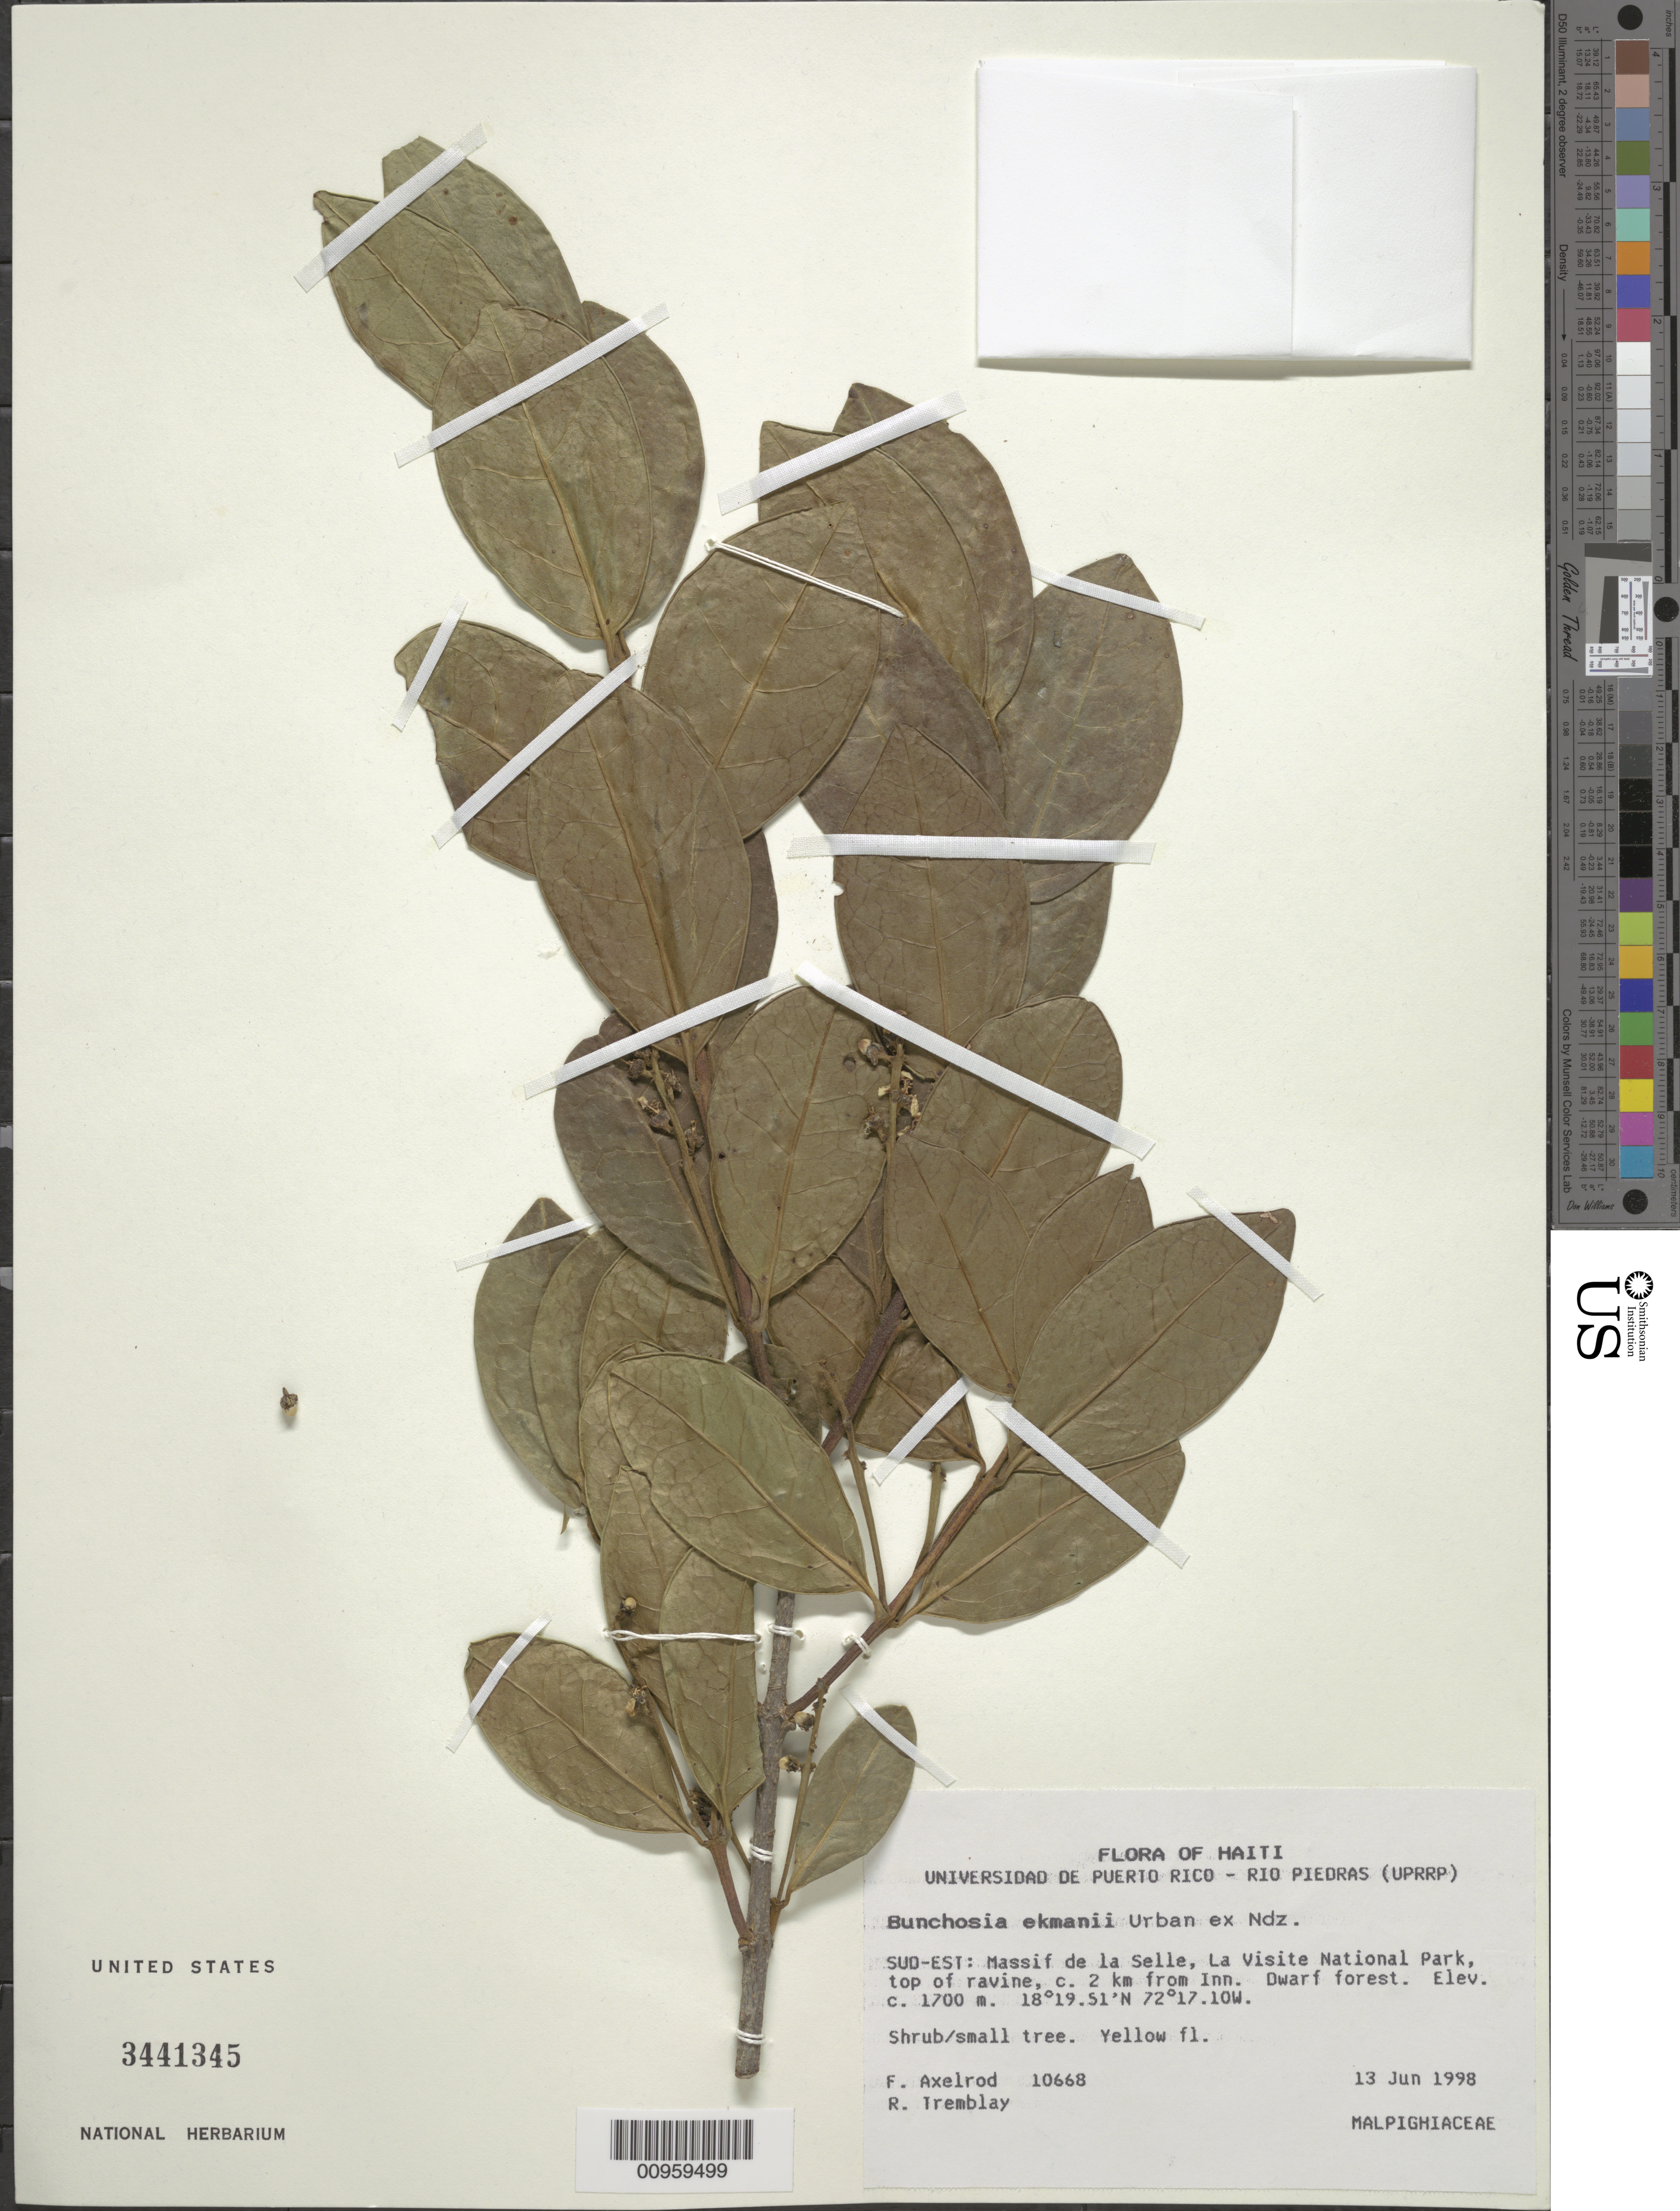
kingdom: Plantae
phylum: Tracheophyta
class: Magnoliopsida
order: Malpighiales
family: Malpighiaceae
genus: Bunchosia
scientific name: Bunchosia ekmanii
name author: Urb. & Nied.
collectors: F. S. Axelrod & R. L. Tremblay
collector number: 10668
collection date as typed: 13 Jun 1998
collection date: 1998-06-13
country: Haiti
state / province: Sud-Est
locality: Massif de la Selle, La Visite National Park, c. 2 km from Inn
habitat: Top of ravine in dwarf forest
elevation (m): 1700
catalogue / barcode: US 3441345